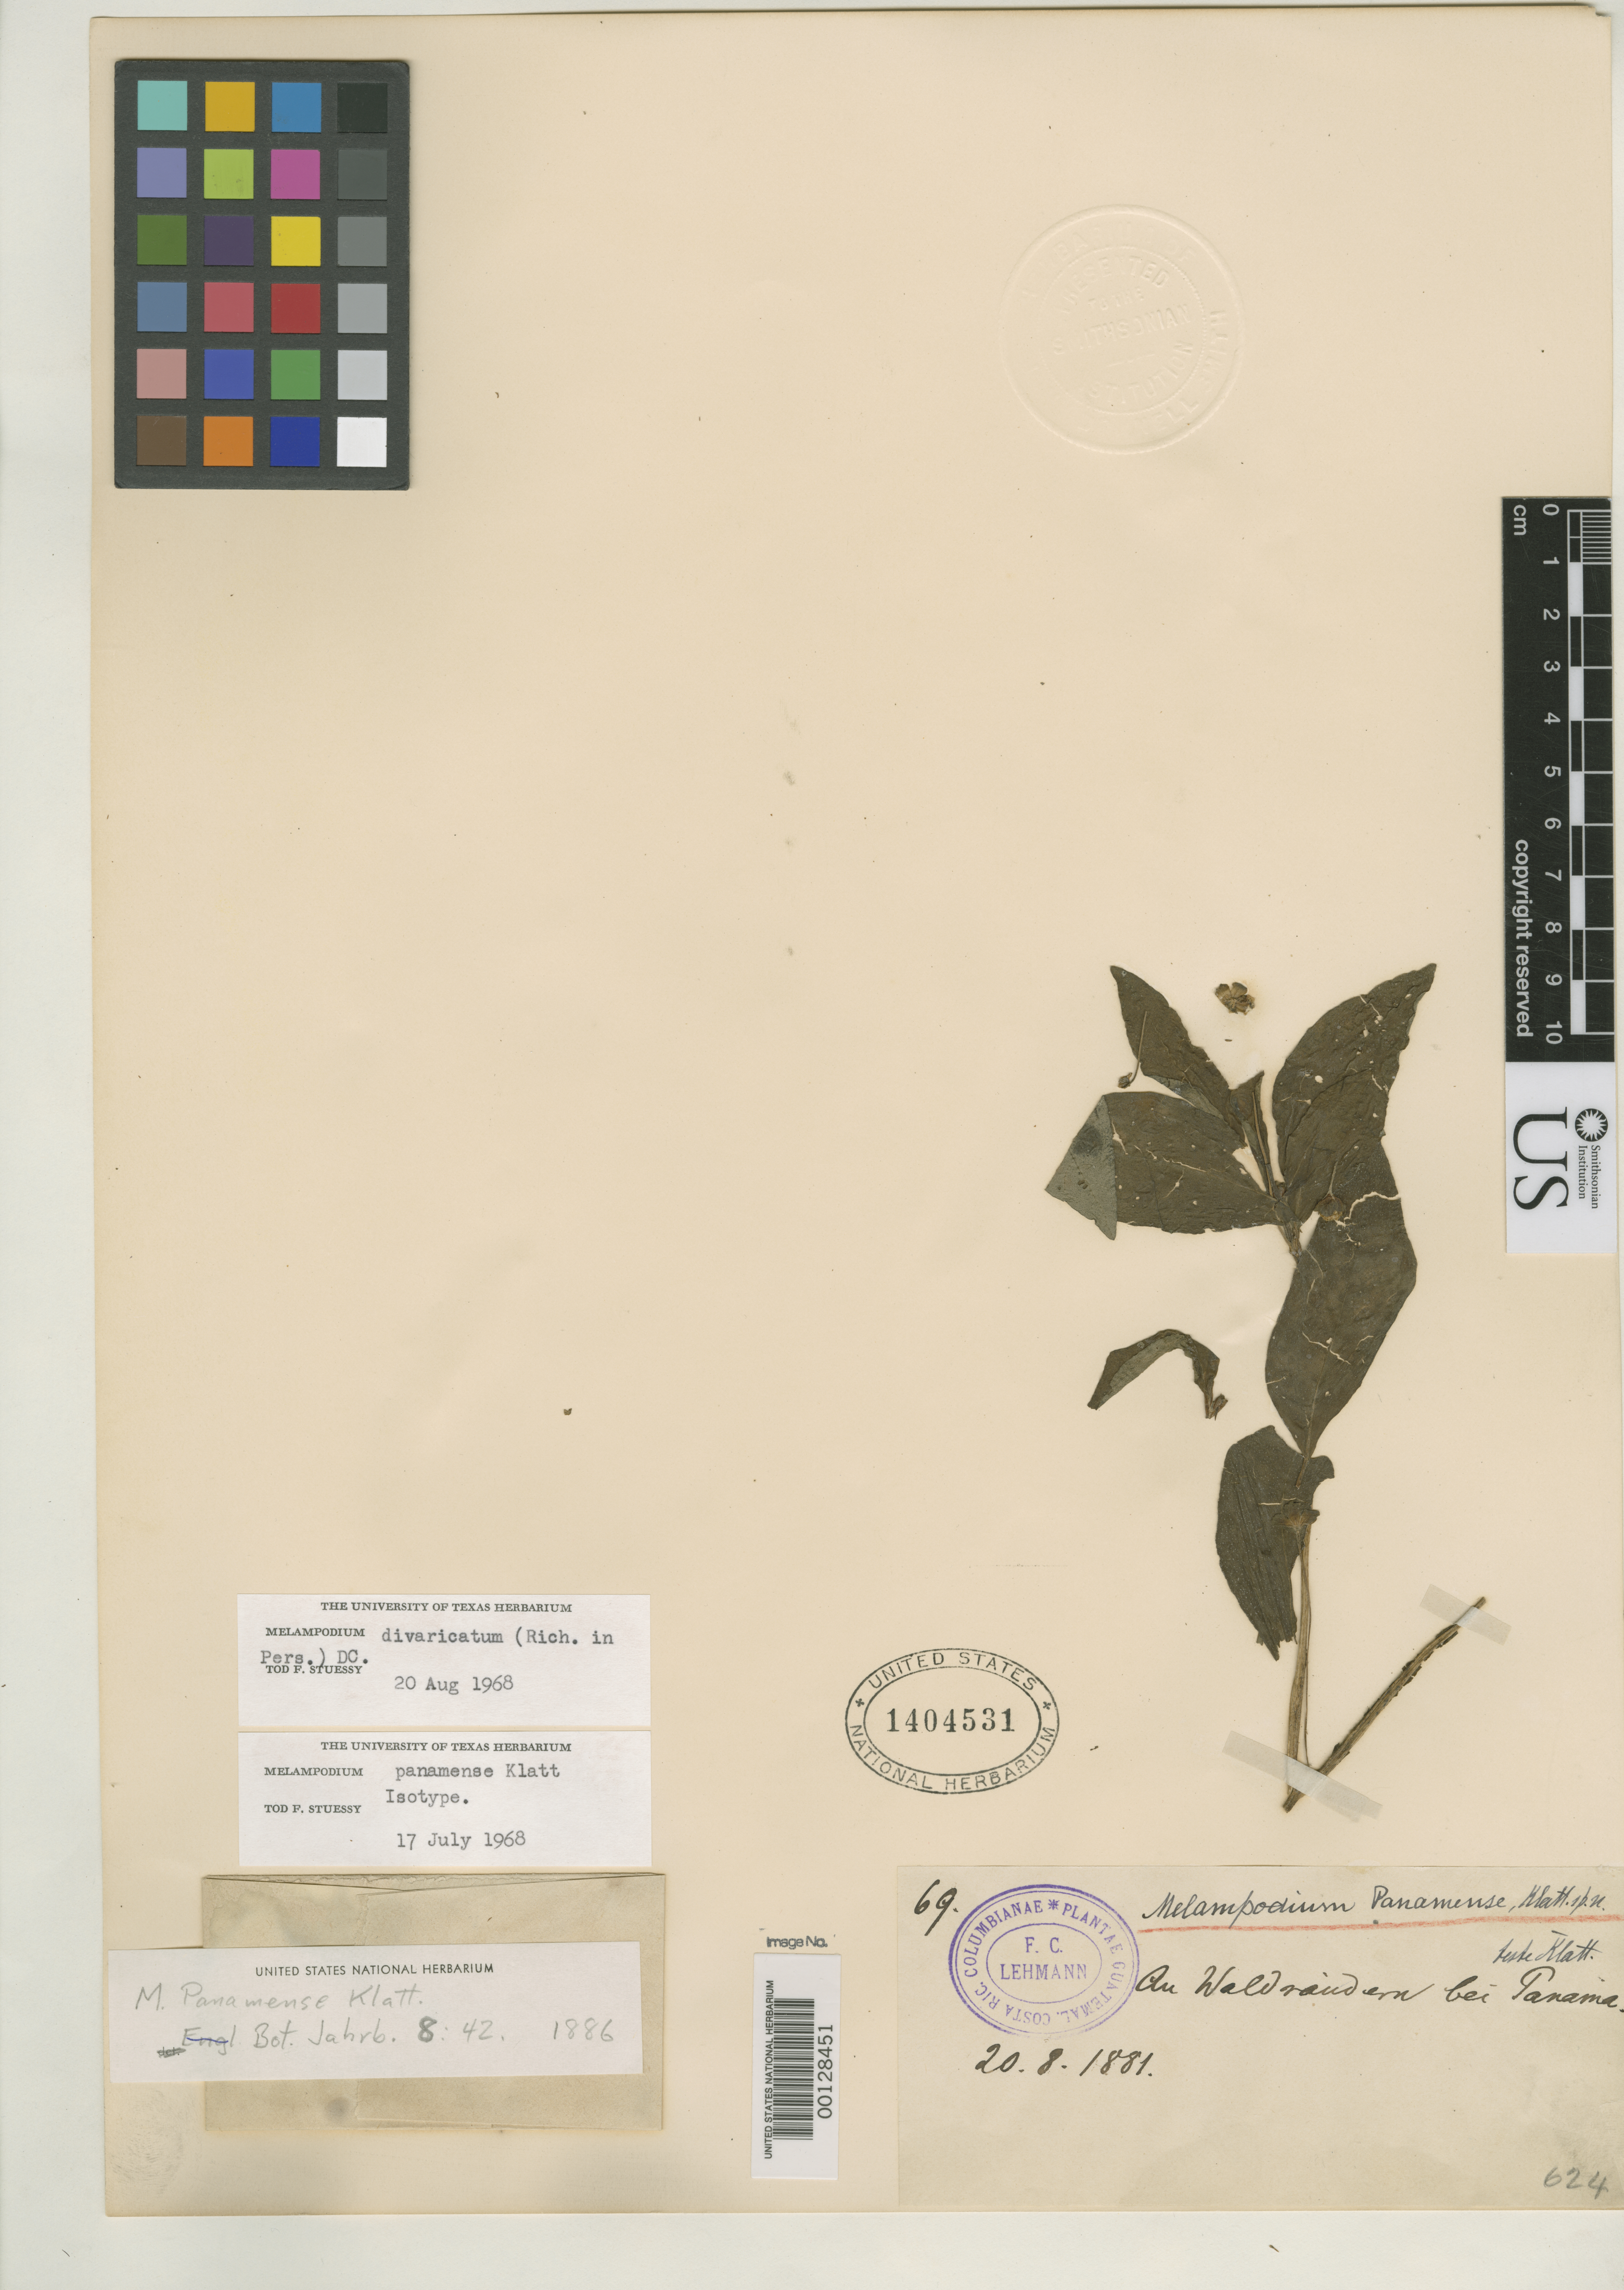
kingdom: Plantae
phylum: Tracheophyta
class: Magnoliopsida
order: Asterales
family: Asteraceae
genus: Melampodium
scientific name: Melampodium panamense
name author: Klatt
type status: Isotype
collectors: F. C. Lehmann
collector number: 69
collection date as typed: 20 Aug 1881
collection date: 1881-08-20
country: Panama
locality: NW of Boquete towards Parque Nacional Volcan Baru.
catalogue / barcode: US 1404531